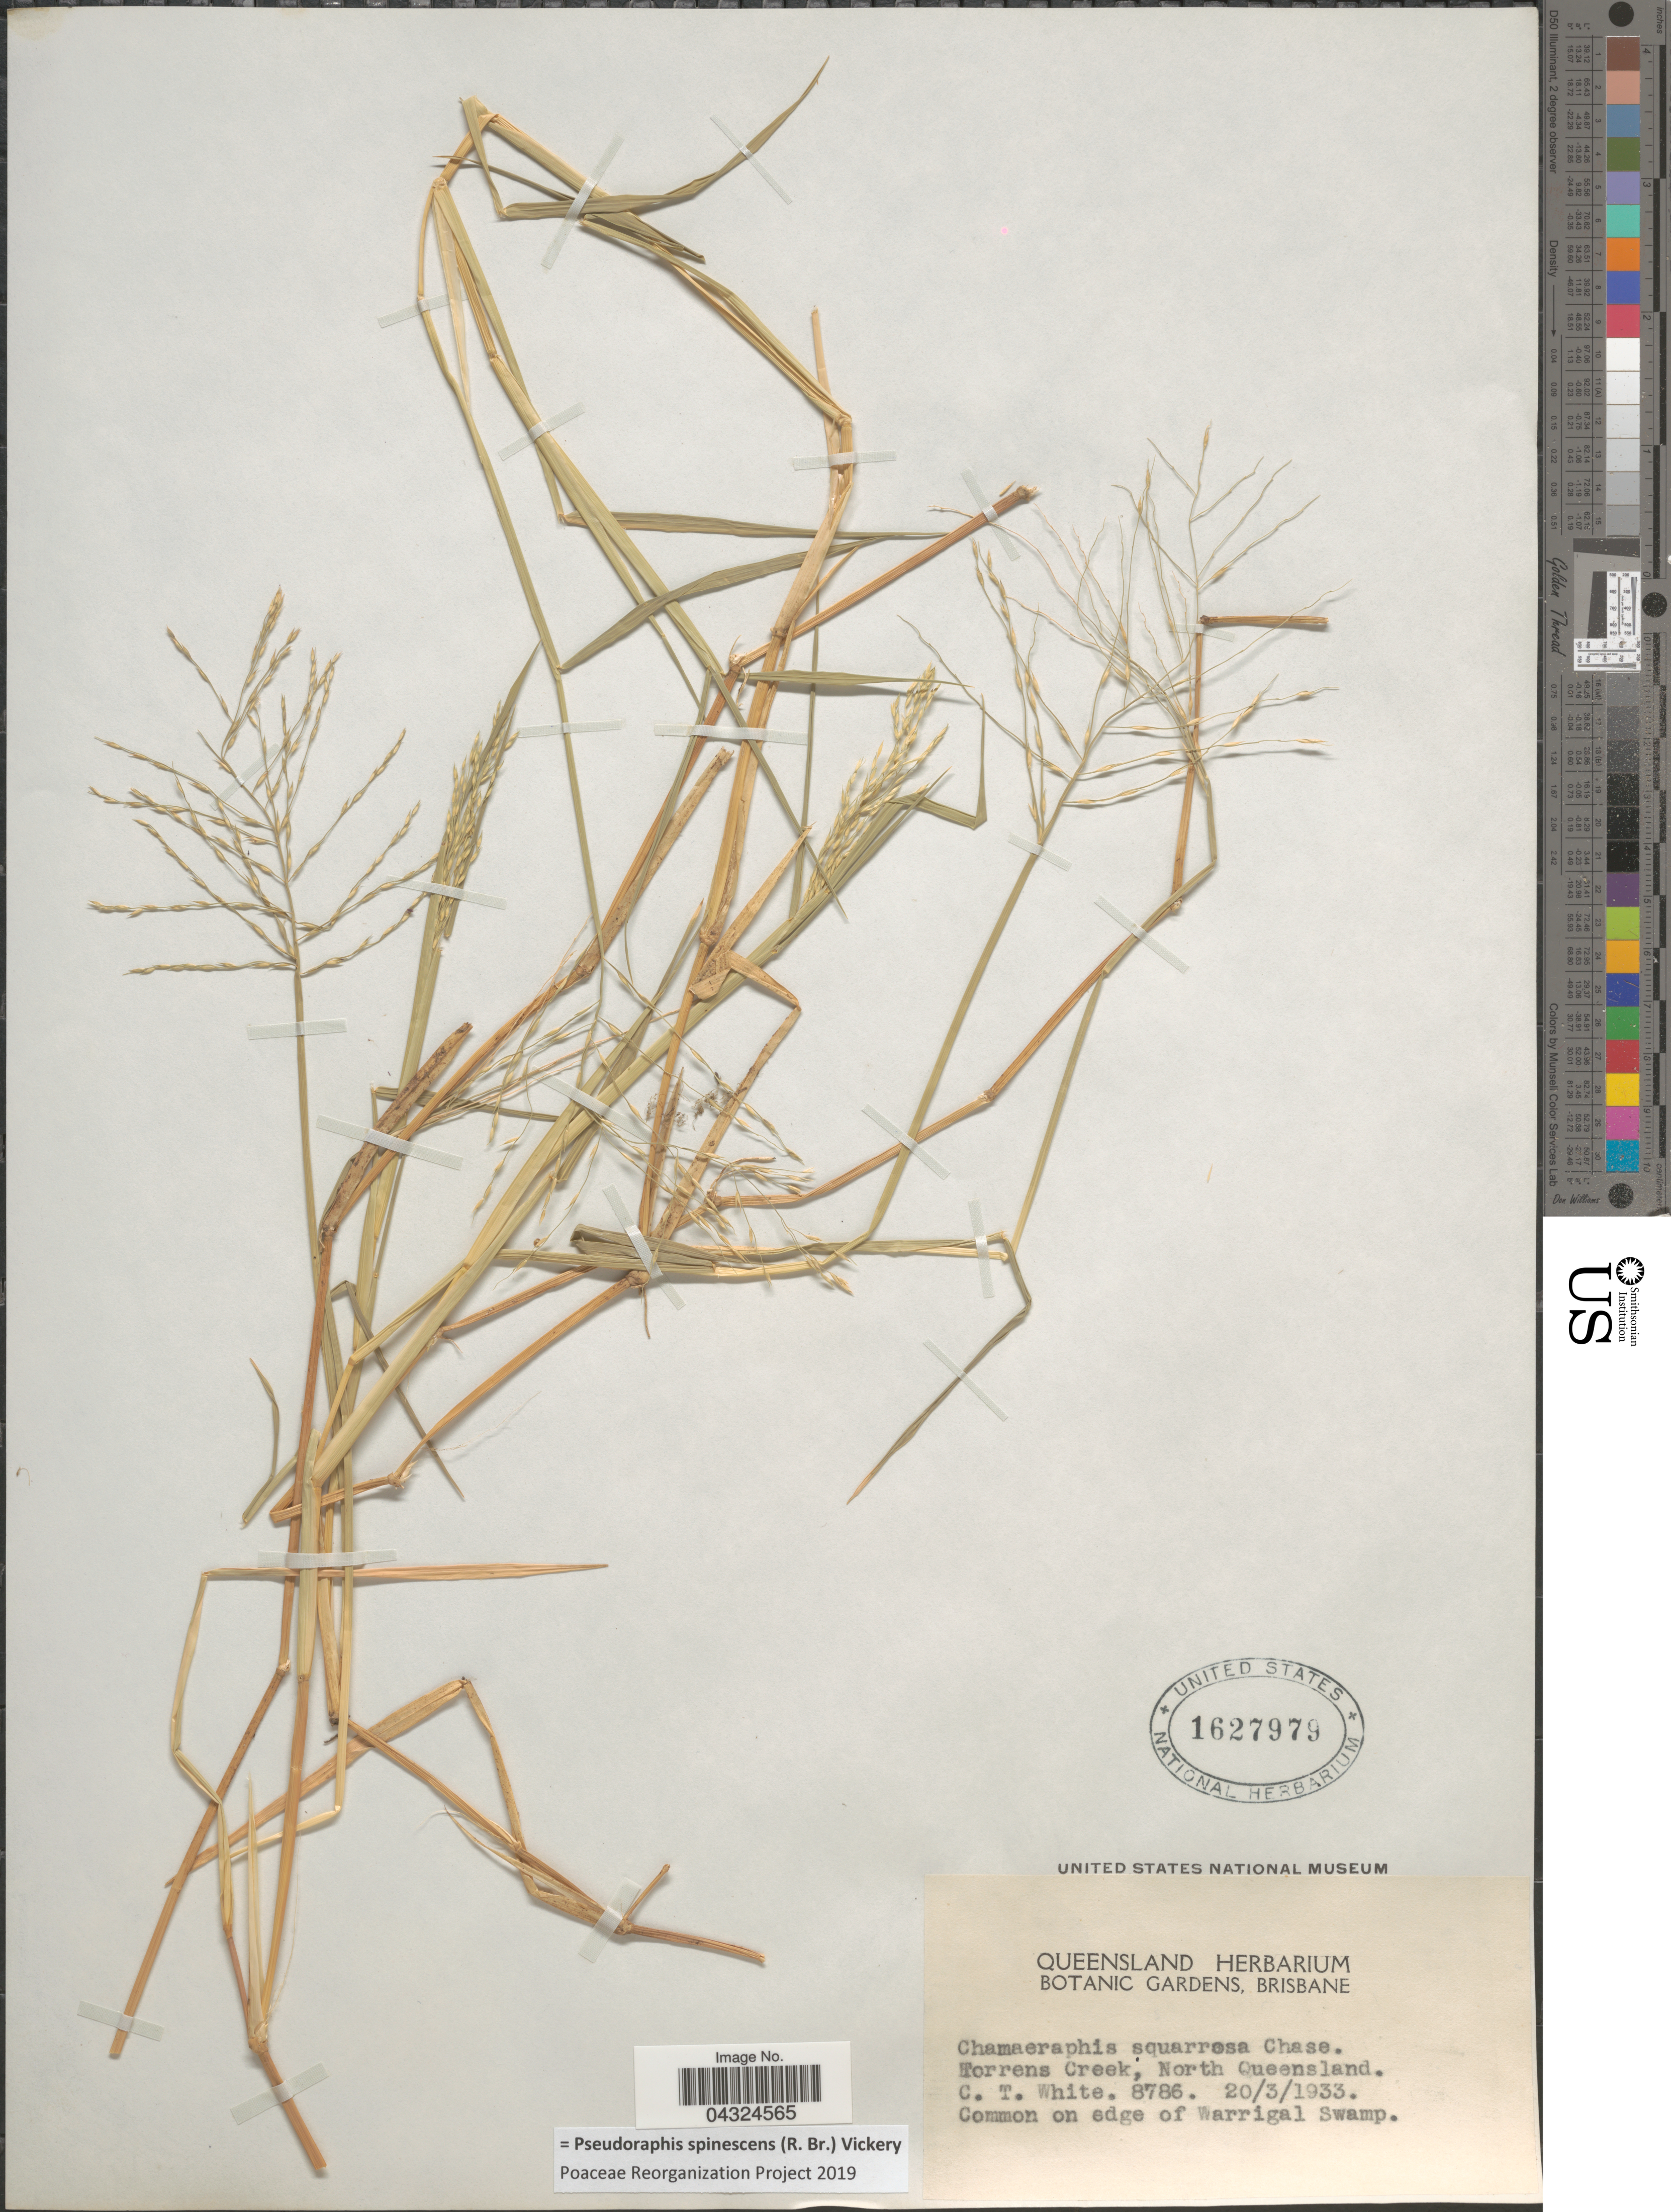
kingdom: Plantae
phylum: Tracheophyta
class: Liliopsida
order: Poales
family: Poaceae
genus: Pseudoraphis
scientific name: Pseudoraphis spinescens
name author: (R. Br.) Vickery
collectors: C. T. White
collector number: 8786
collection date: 1933-03-20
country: Australia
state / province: Queensland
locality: Torrens Creek, North Queensland. Common on edge of Warrigal Swamp.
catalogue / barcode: US 1627979